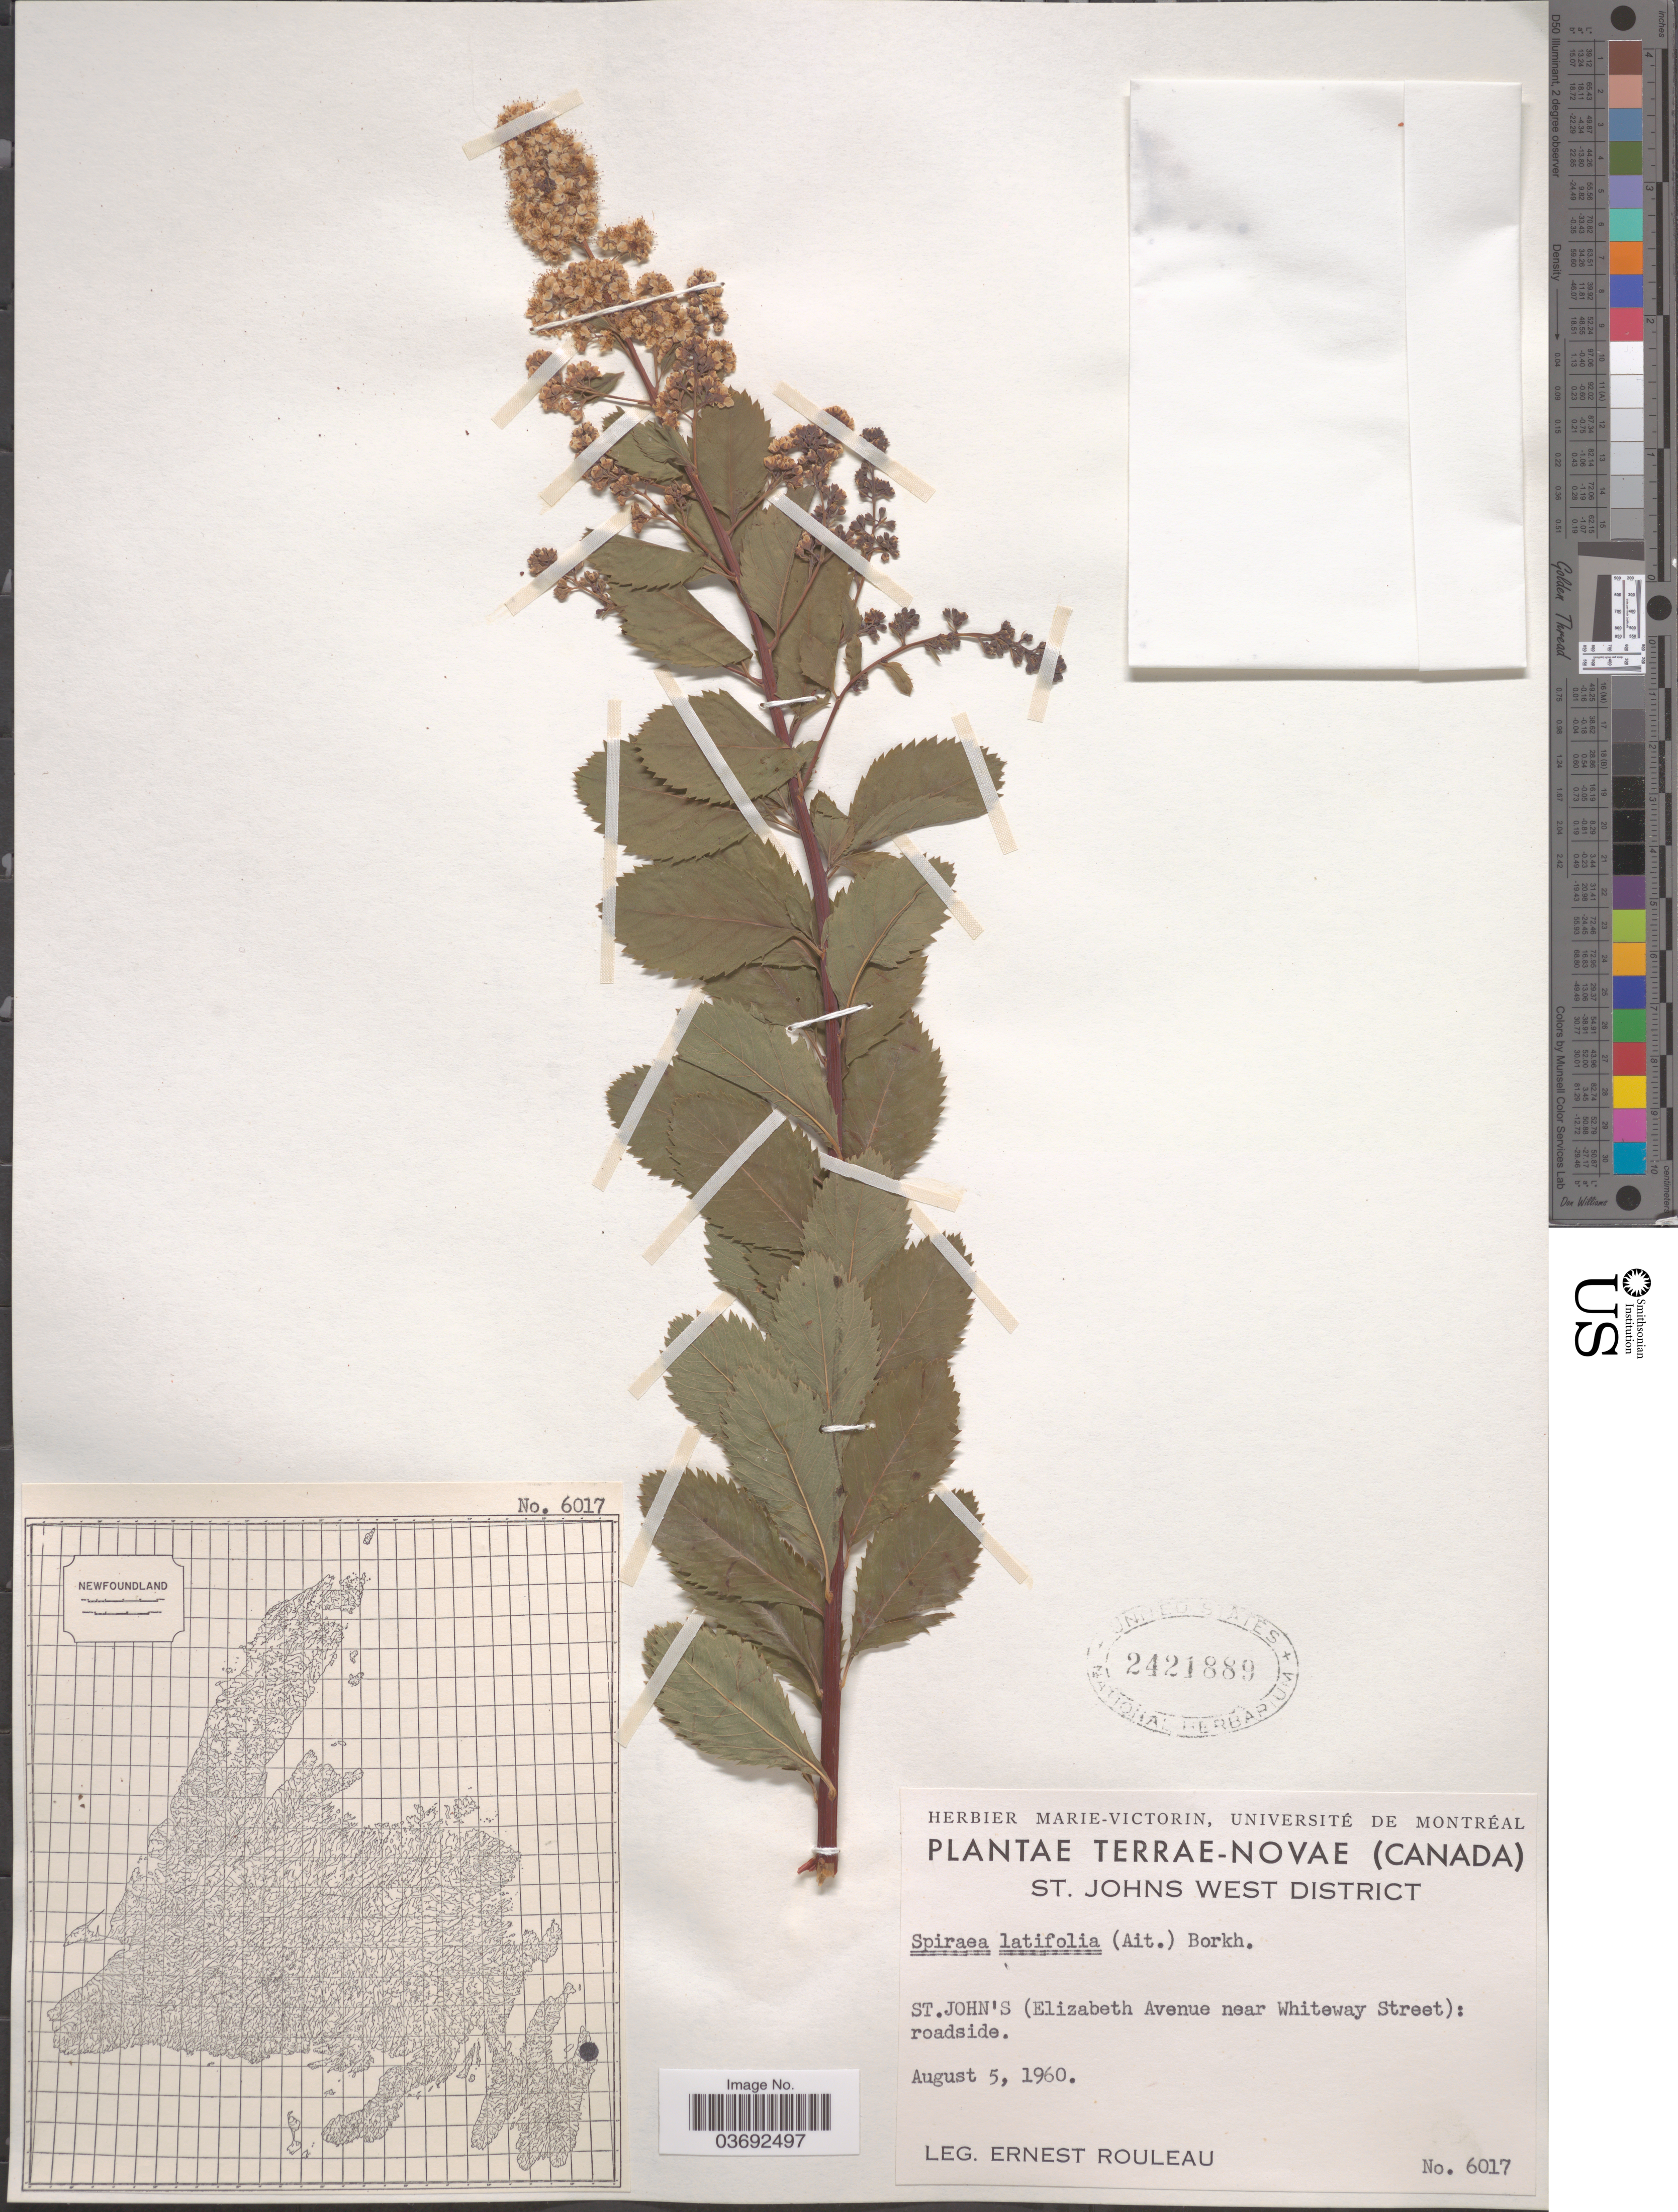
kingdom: Plantae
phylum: Tracheophyta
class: Magnoliopsida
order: Rosales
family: Rosaceae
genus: Spiraea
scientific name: Spiraea latifolia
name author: Borkh.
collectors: J. Rouleau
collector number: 6017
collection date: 1960-08-05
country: Canada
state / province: Newfoundland and Labrador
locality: Terrae-Novae. St. Johns West District. St. John's (Elizabeth Avenue near Whiteway Street).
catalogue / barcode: US 2421889